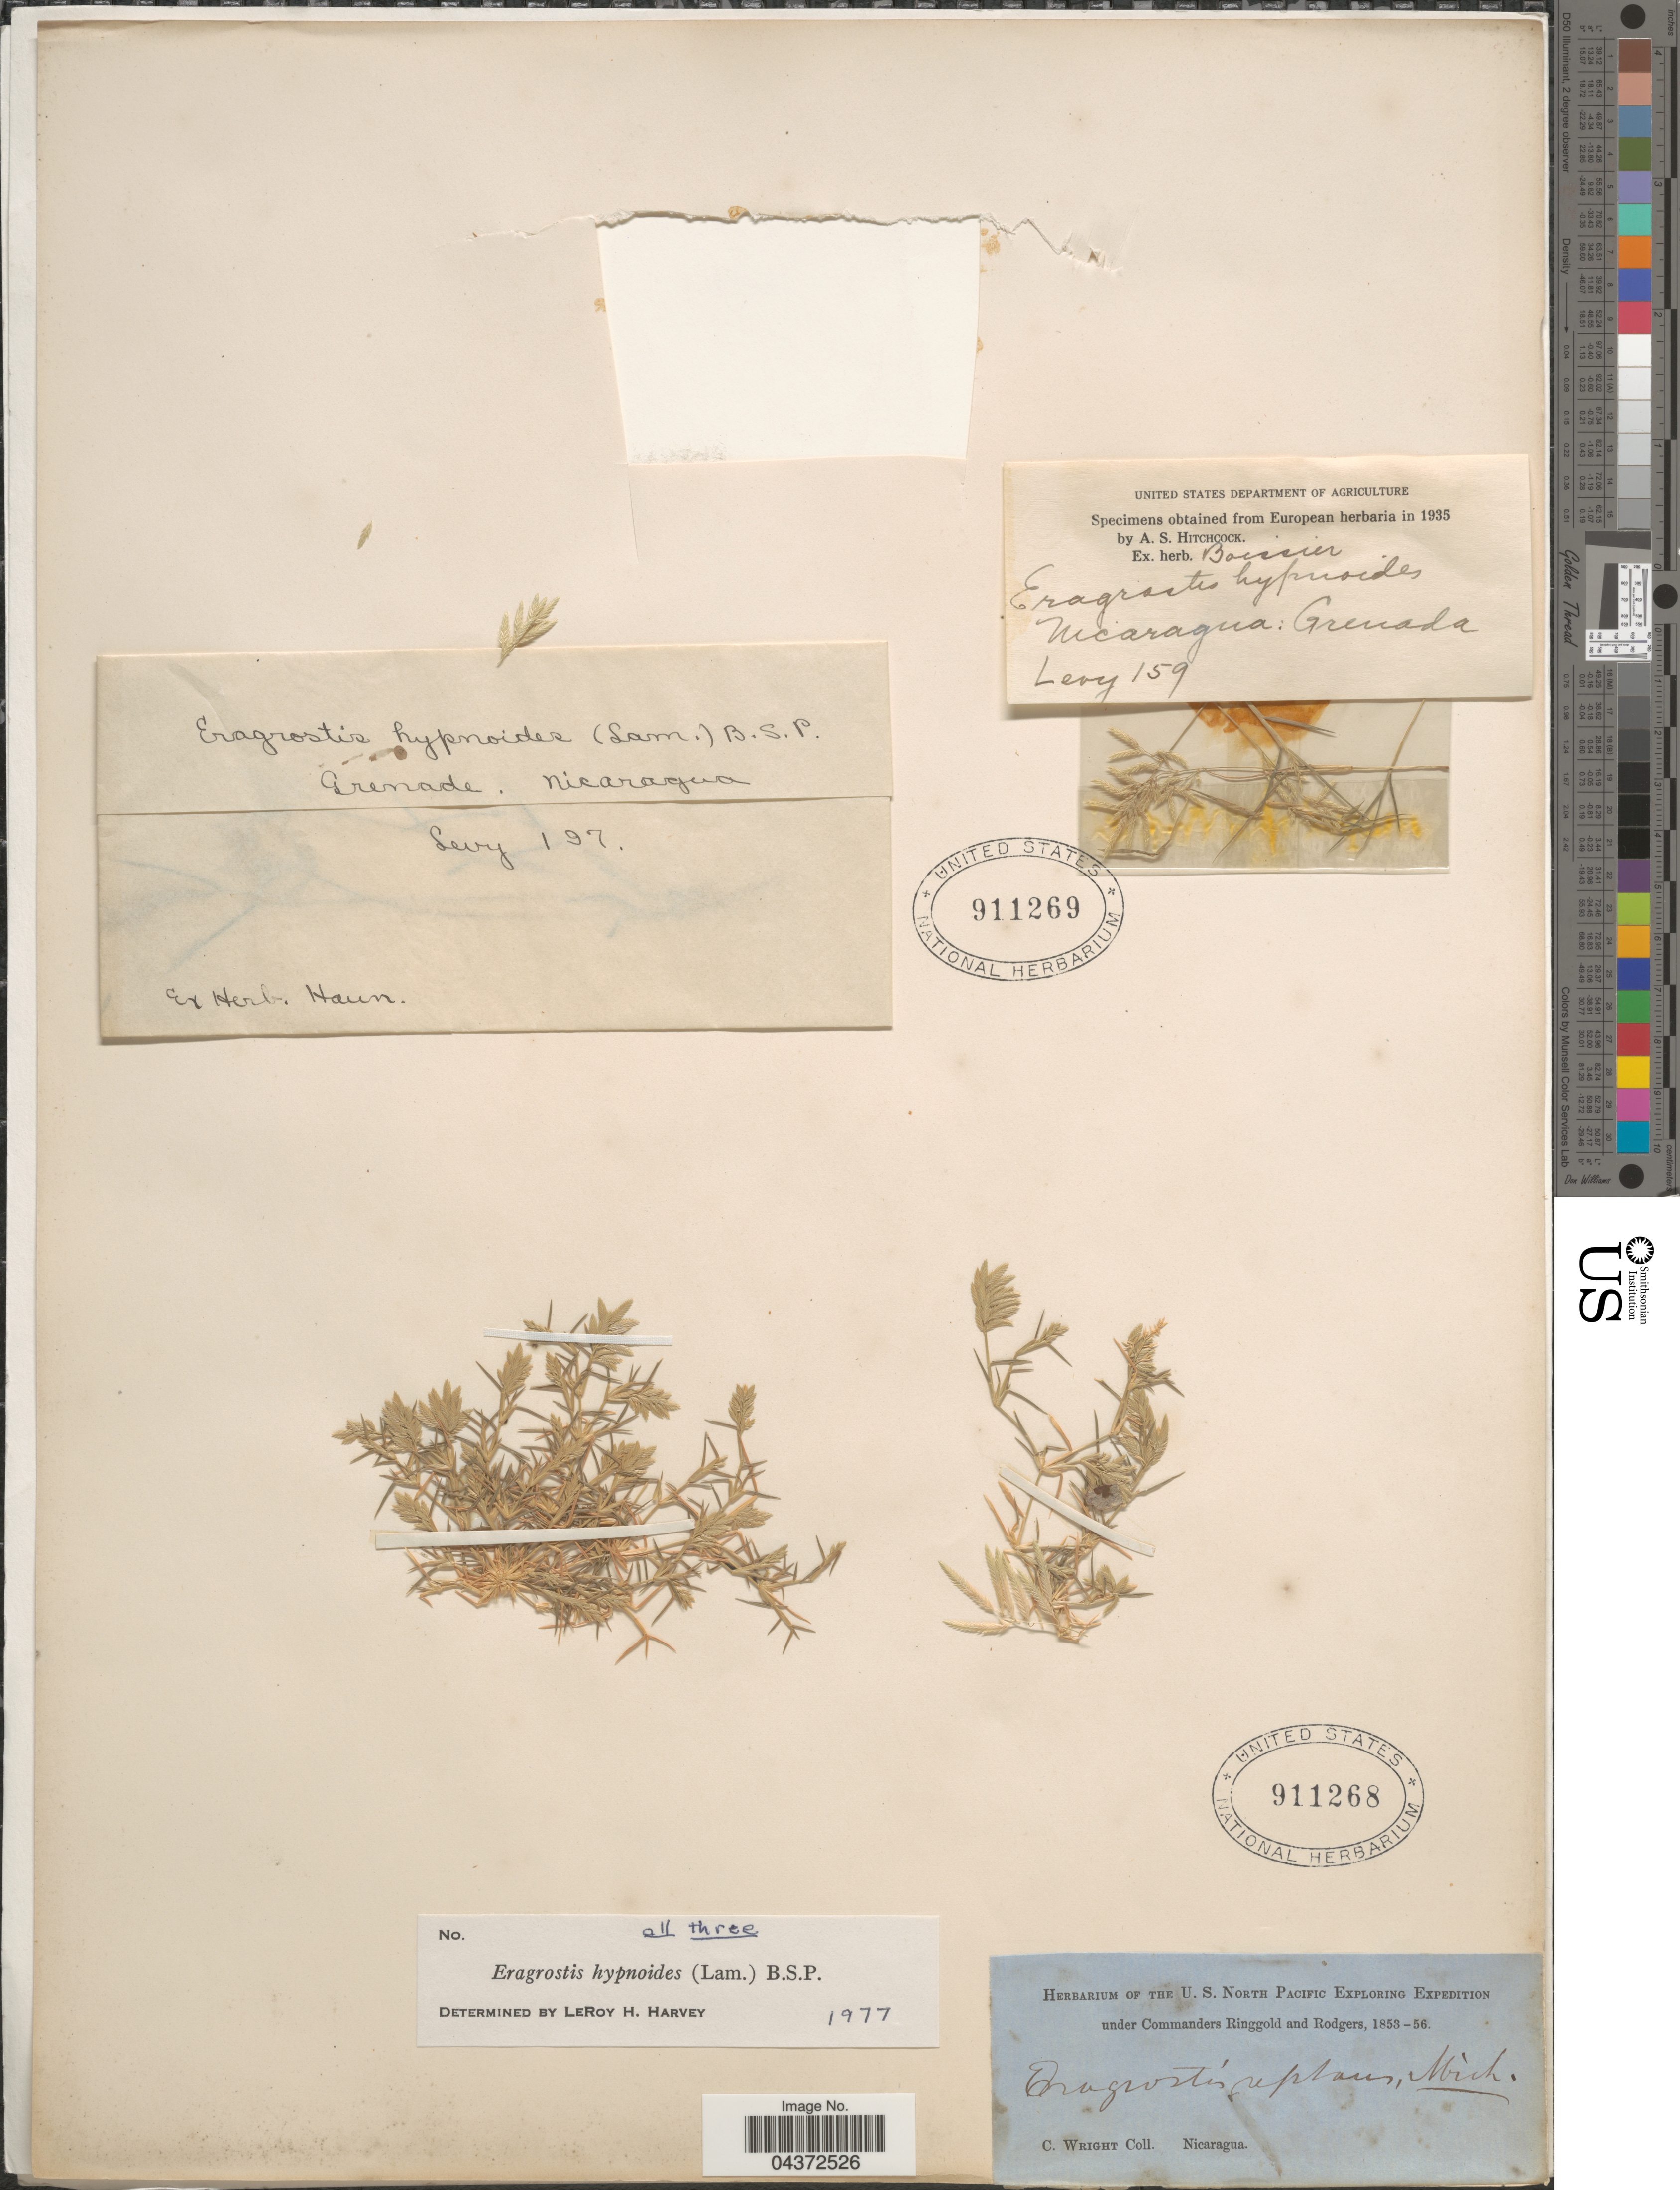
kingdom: Plantae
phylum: Tracheophyta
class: Liliopsida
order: Poales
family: Poaceae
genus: Eragrostis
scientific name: Eragrostis hypnoides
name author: (Lam.) Britton, Stearns & Poggenb.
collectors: -. Levy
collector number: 197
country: Nicaragua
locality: Grenade.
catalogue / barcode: US 911269